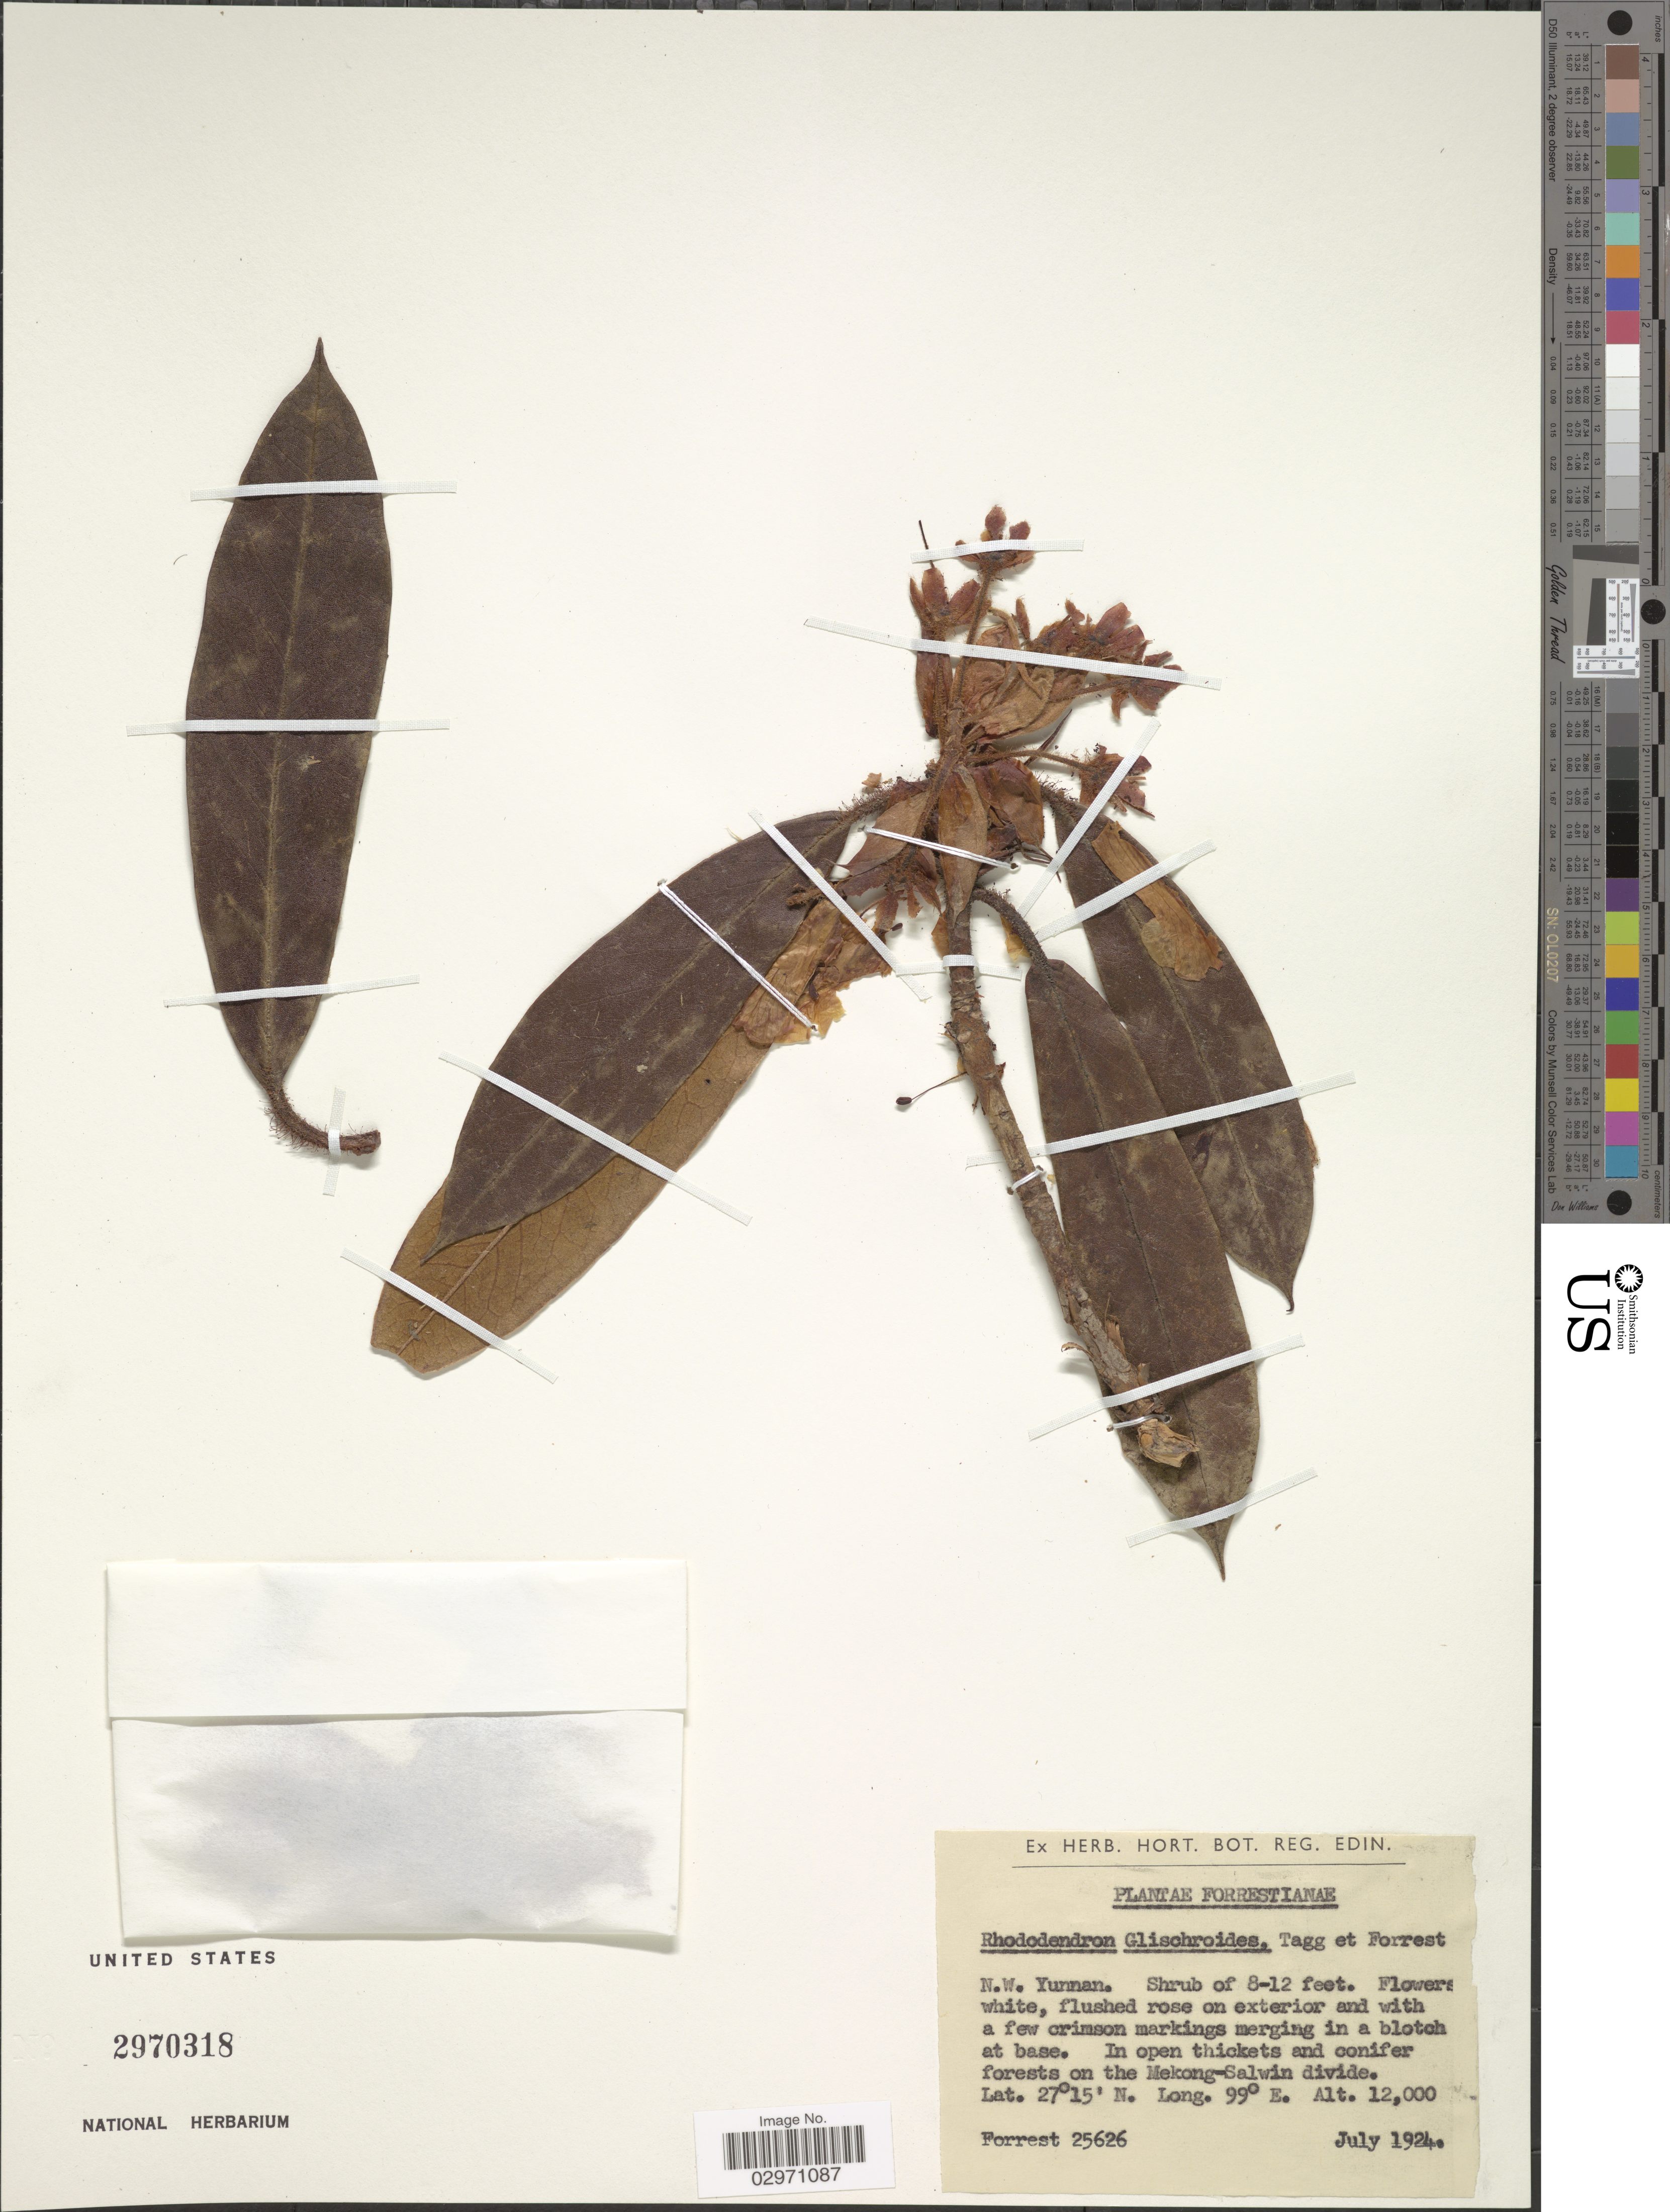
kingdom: Plantae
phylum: Tracheophyta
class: Magnoliopsida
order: Ericales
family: Ericaceae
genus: Rhododendron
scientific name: Rhododendron glischroides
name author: Tagg & Forrest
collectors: -. Forrest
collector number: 25626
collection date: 1924-07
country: China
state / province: Yunnan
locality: N.W. Yunnan. On the Mekong-Salwin divide.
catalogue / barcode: US 2970318